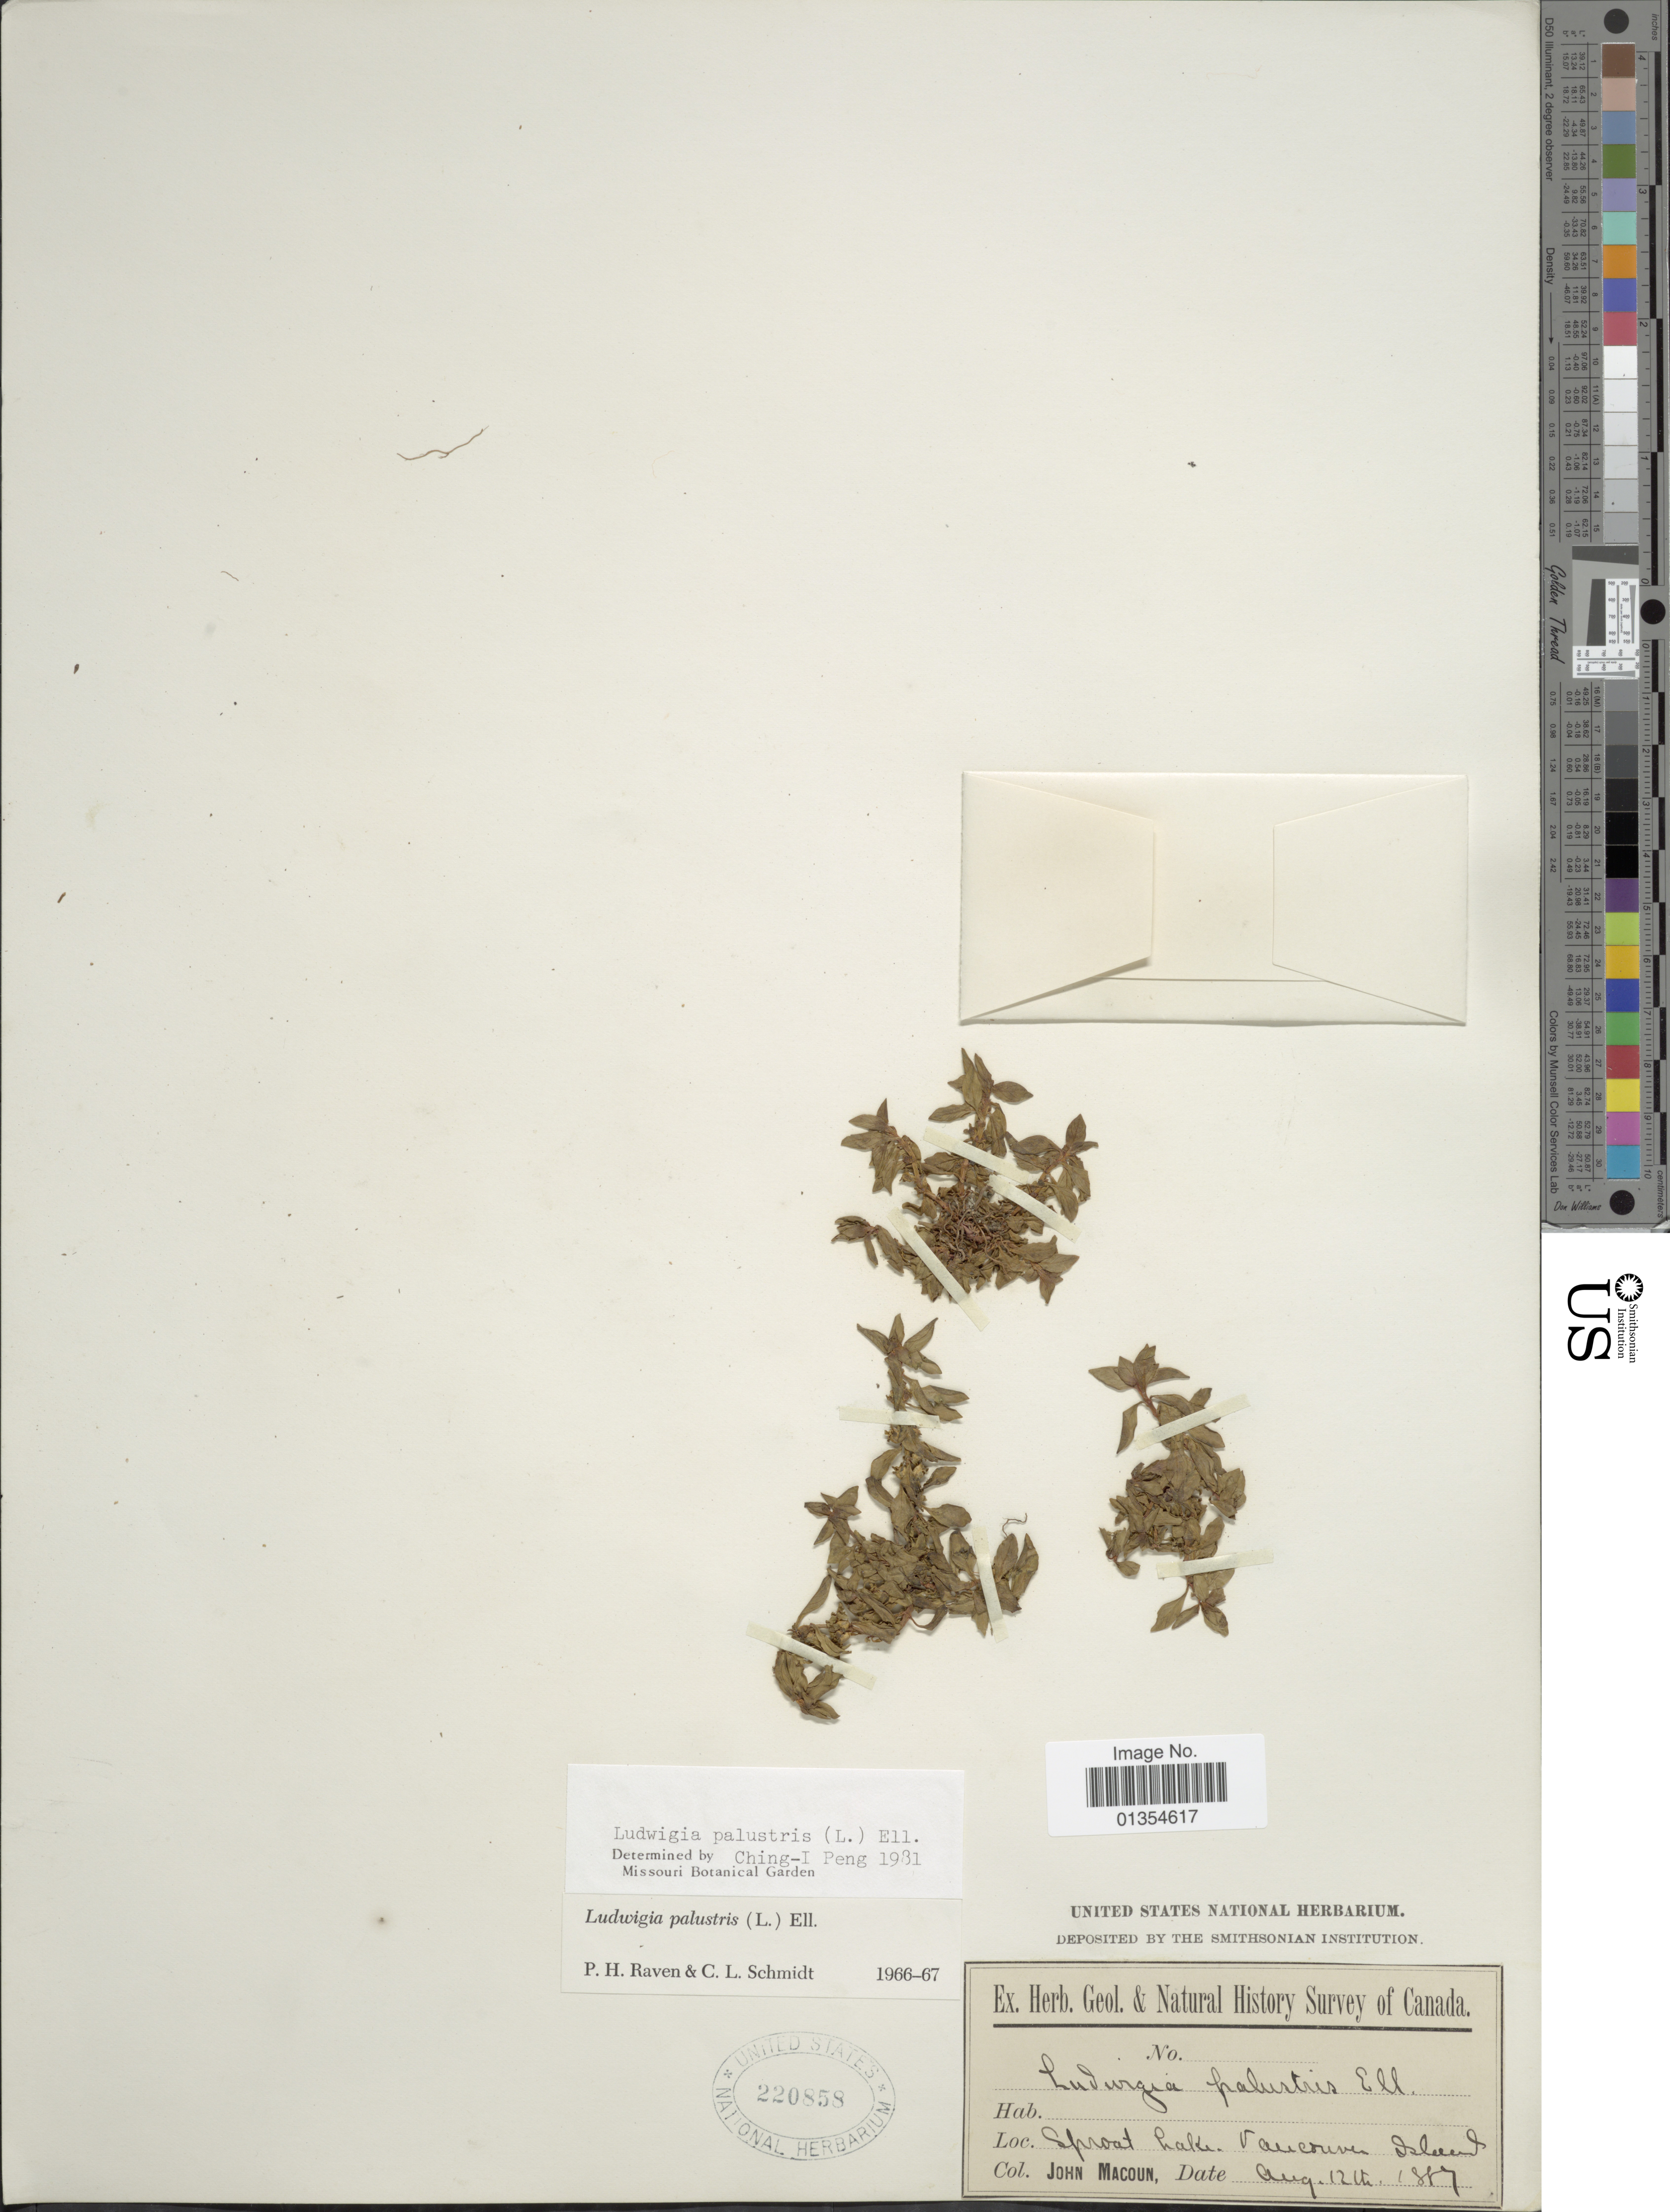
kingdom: Plantae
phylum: Tracheophyta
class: Magnoliopsida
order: Myrtales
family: Onagraceae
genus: Ludwigia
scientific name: Ludwigia palustris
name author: (L.) Elliott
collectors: J. Macoun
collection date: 1887-08-12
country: Canada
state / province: British Columbia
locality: Sproat Lake, Vancouver Island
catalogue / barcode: US 220858